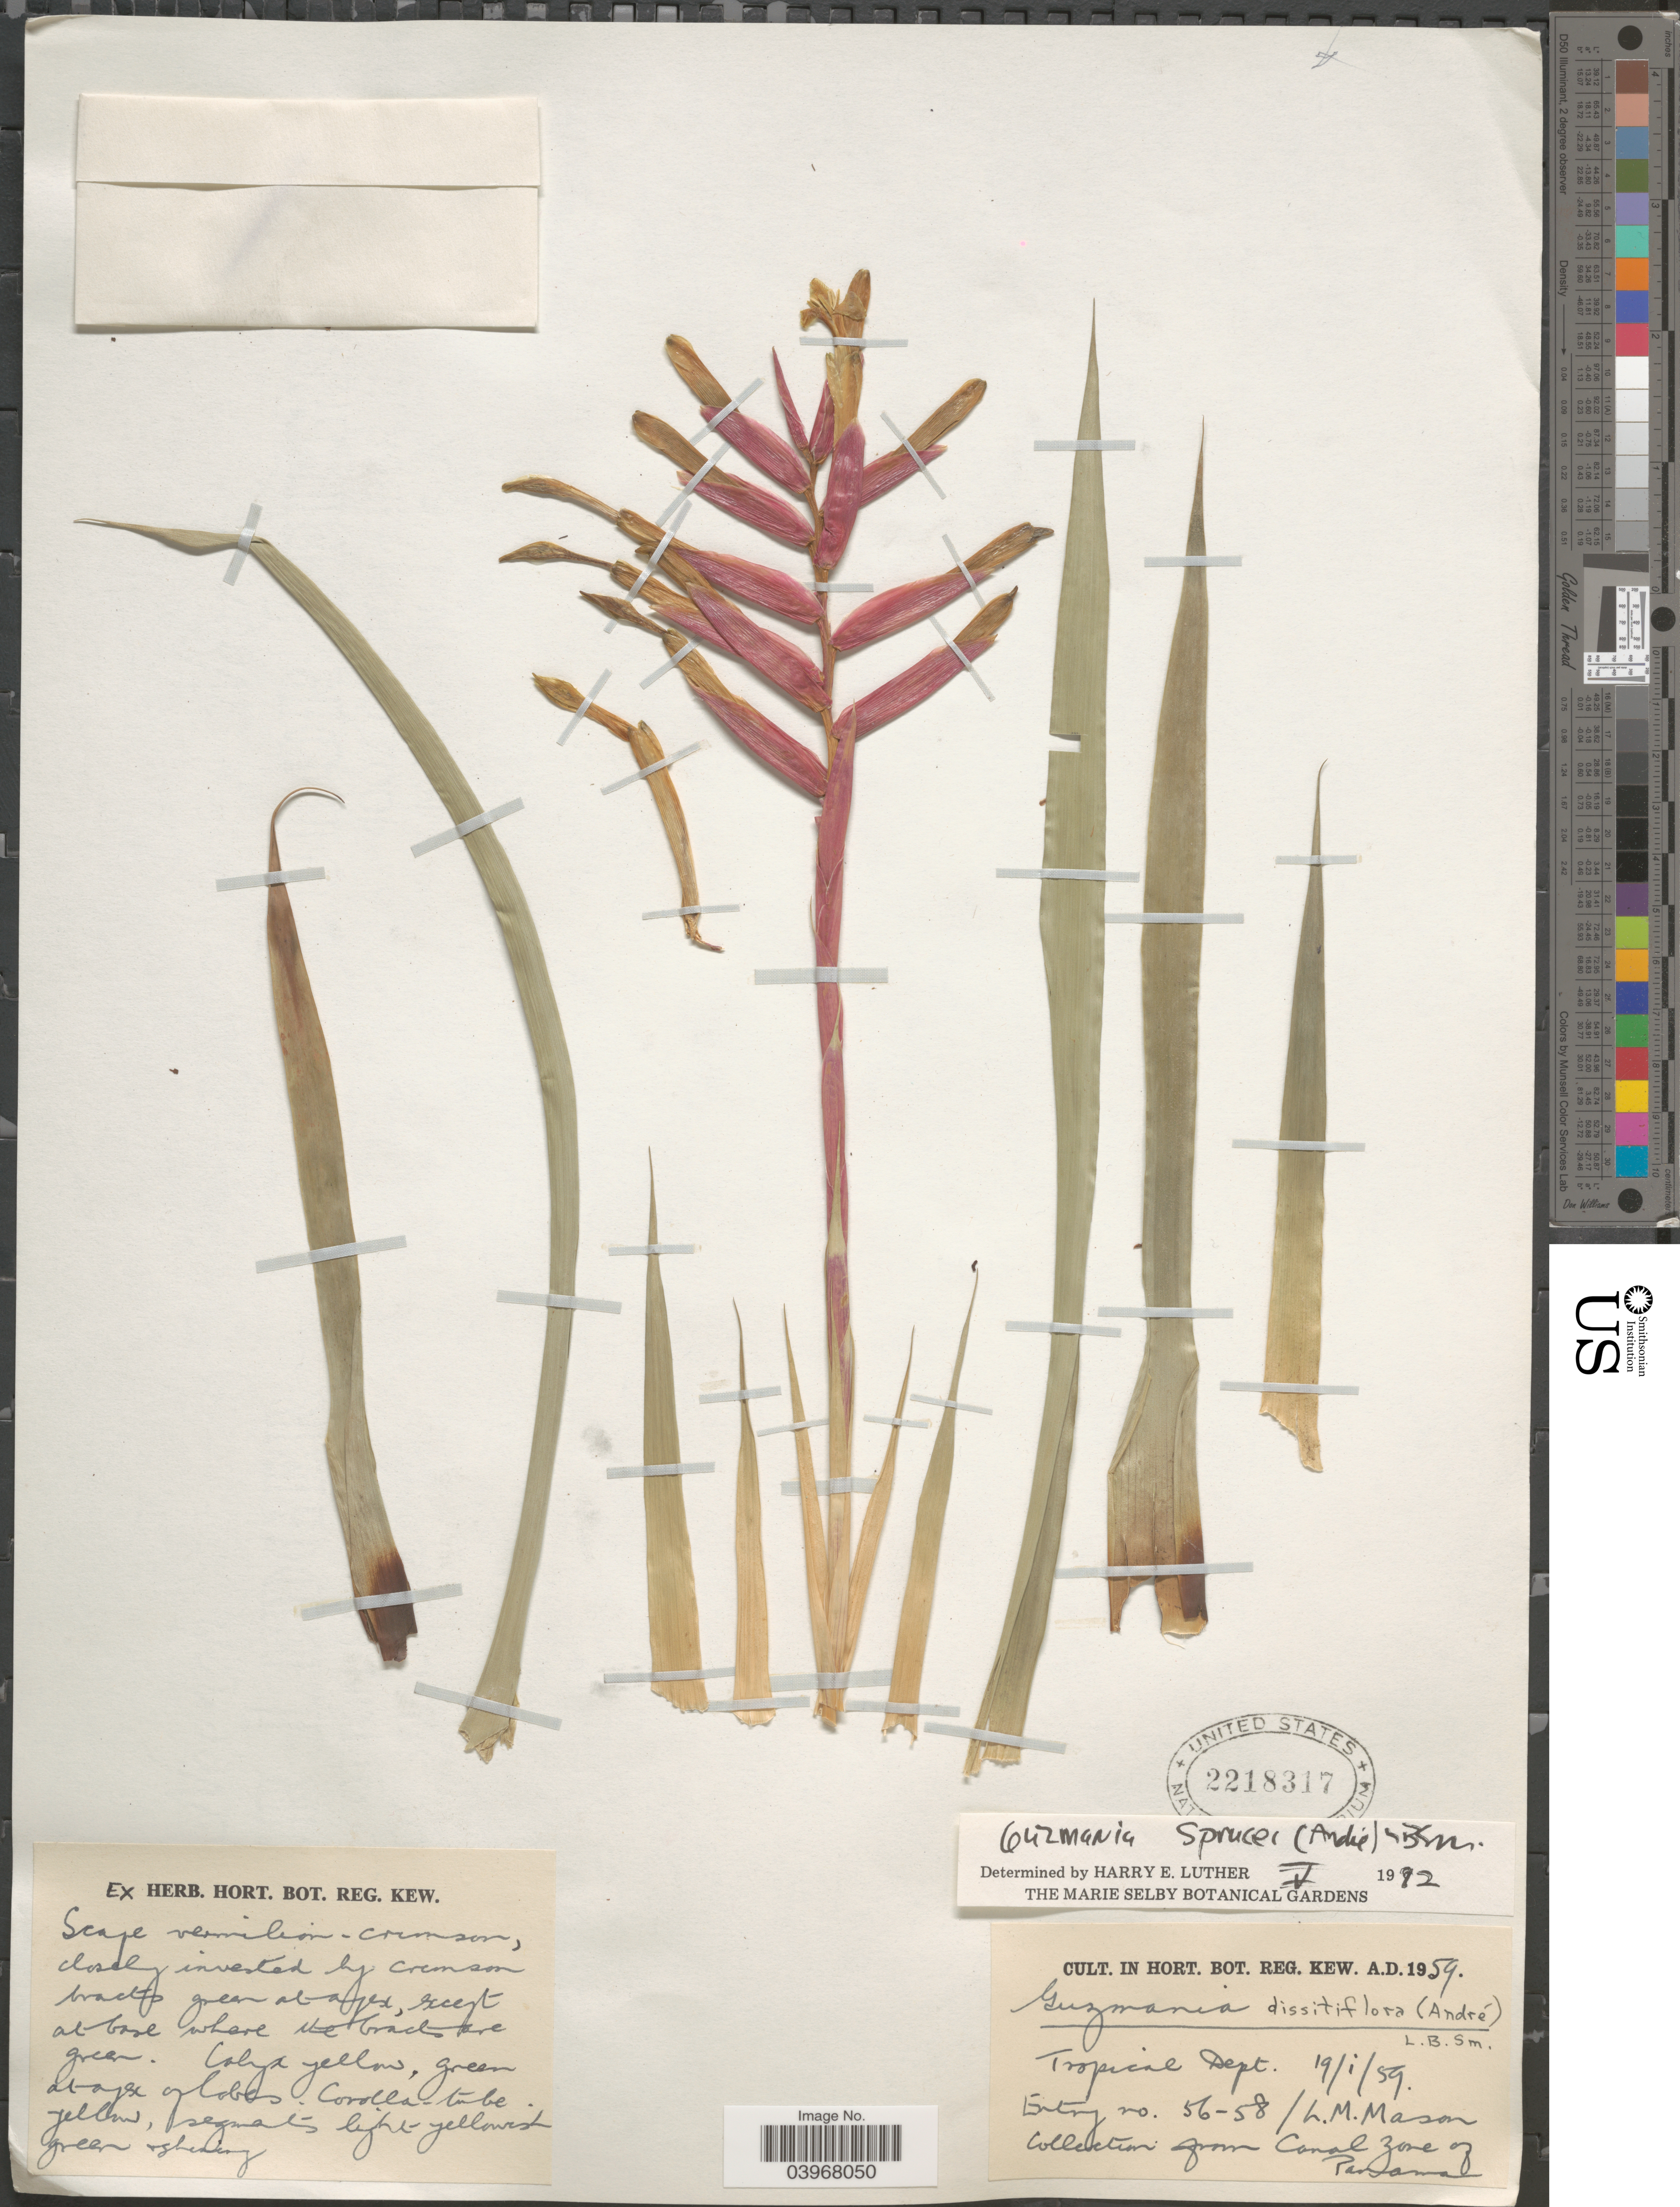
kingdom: Plantae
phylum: Tracheophyta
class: Liliopsida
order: Poales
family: Bromeliaceae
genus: Guzmania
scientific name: Guzmania sprucei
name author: (André) L.B. Sm.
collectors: L. Mason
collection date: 1959-01-19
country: United Kingdom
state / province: England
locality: Cult. in Hort. Bot. Reg. Kew. Tropical Dept.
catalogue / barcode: US 2218317